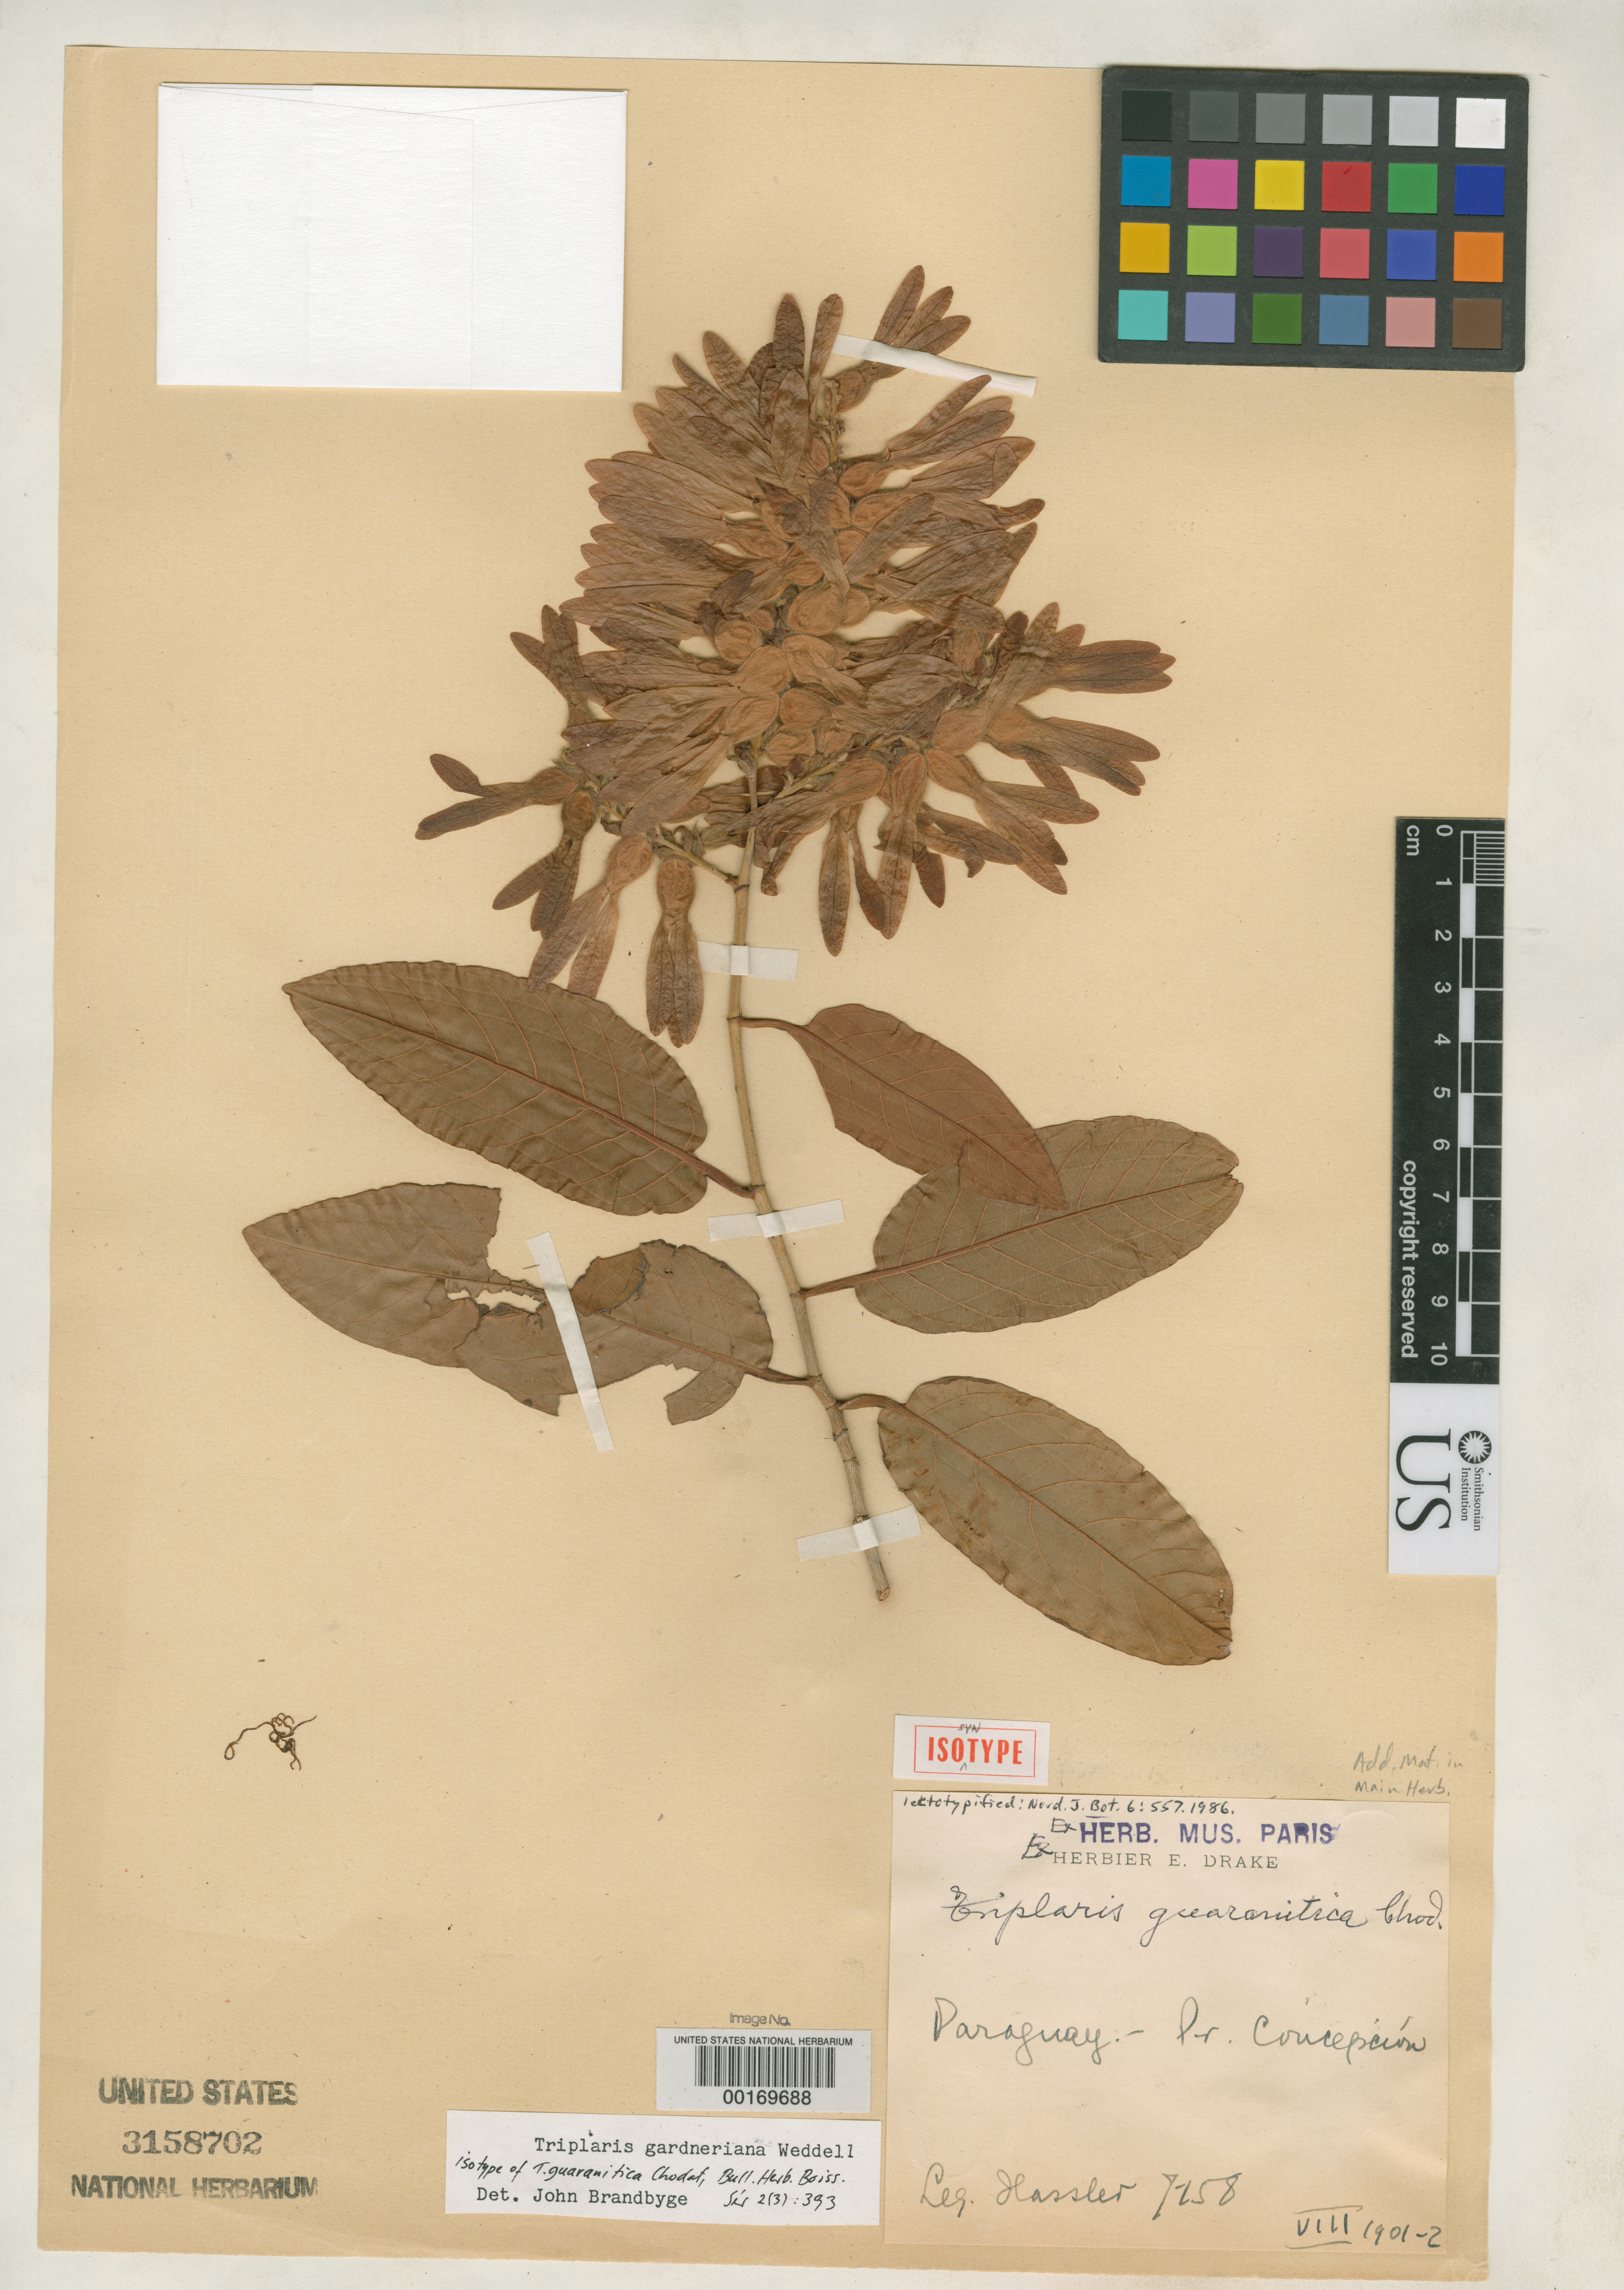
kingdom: Plantae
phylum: Tracheophyta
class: Magnoliopsida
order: Caryophyllales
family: Polygonaceae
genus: Triplaris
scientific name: Triplaris guaranitica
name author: Chodat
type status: Isolectotype; Isosyntype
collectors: E. Hassler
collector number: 7158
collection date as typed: Aug 1901 to -- Aug 1902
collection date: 1901-08/1902-08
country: Paraguay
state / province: Concepción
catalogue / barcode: US 3158702